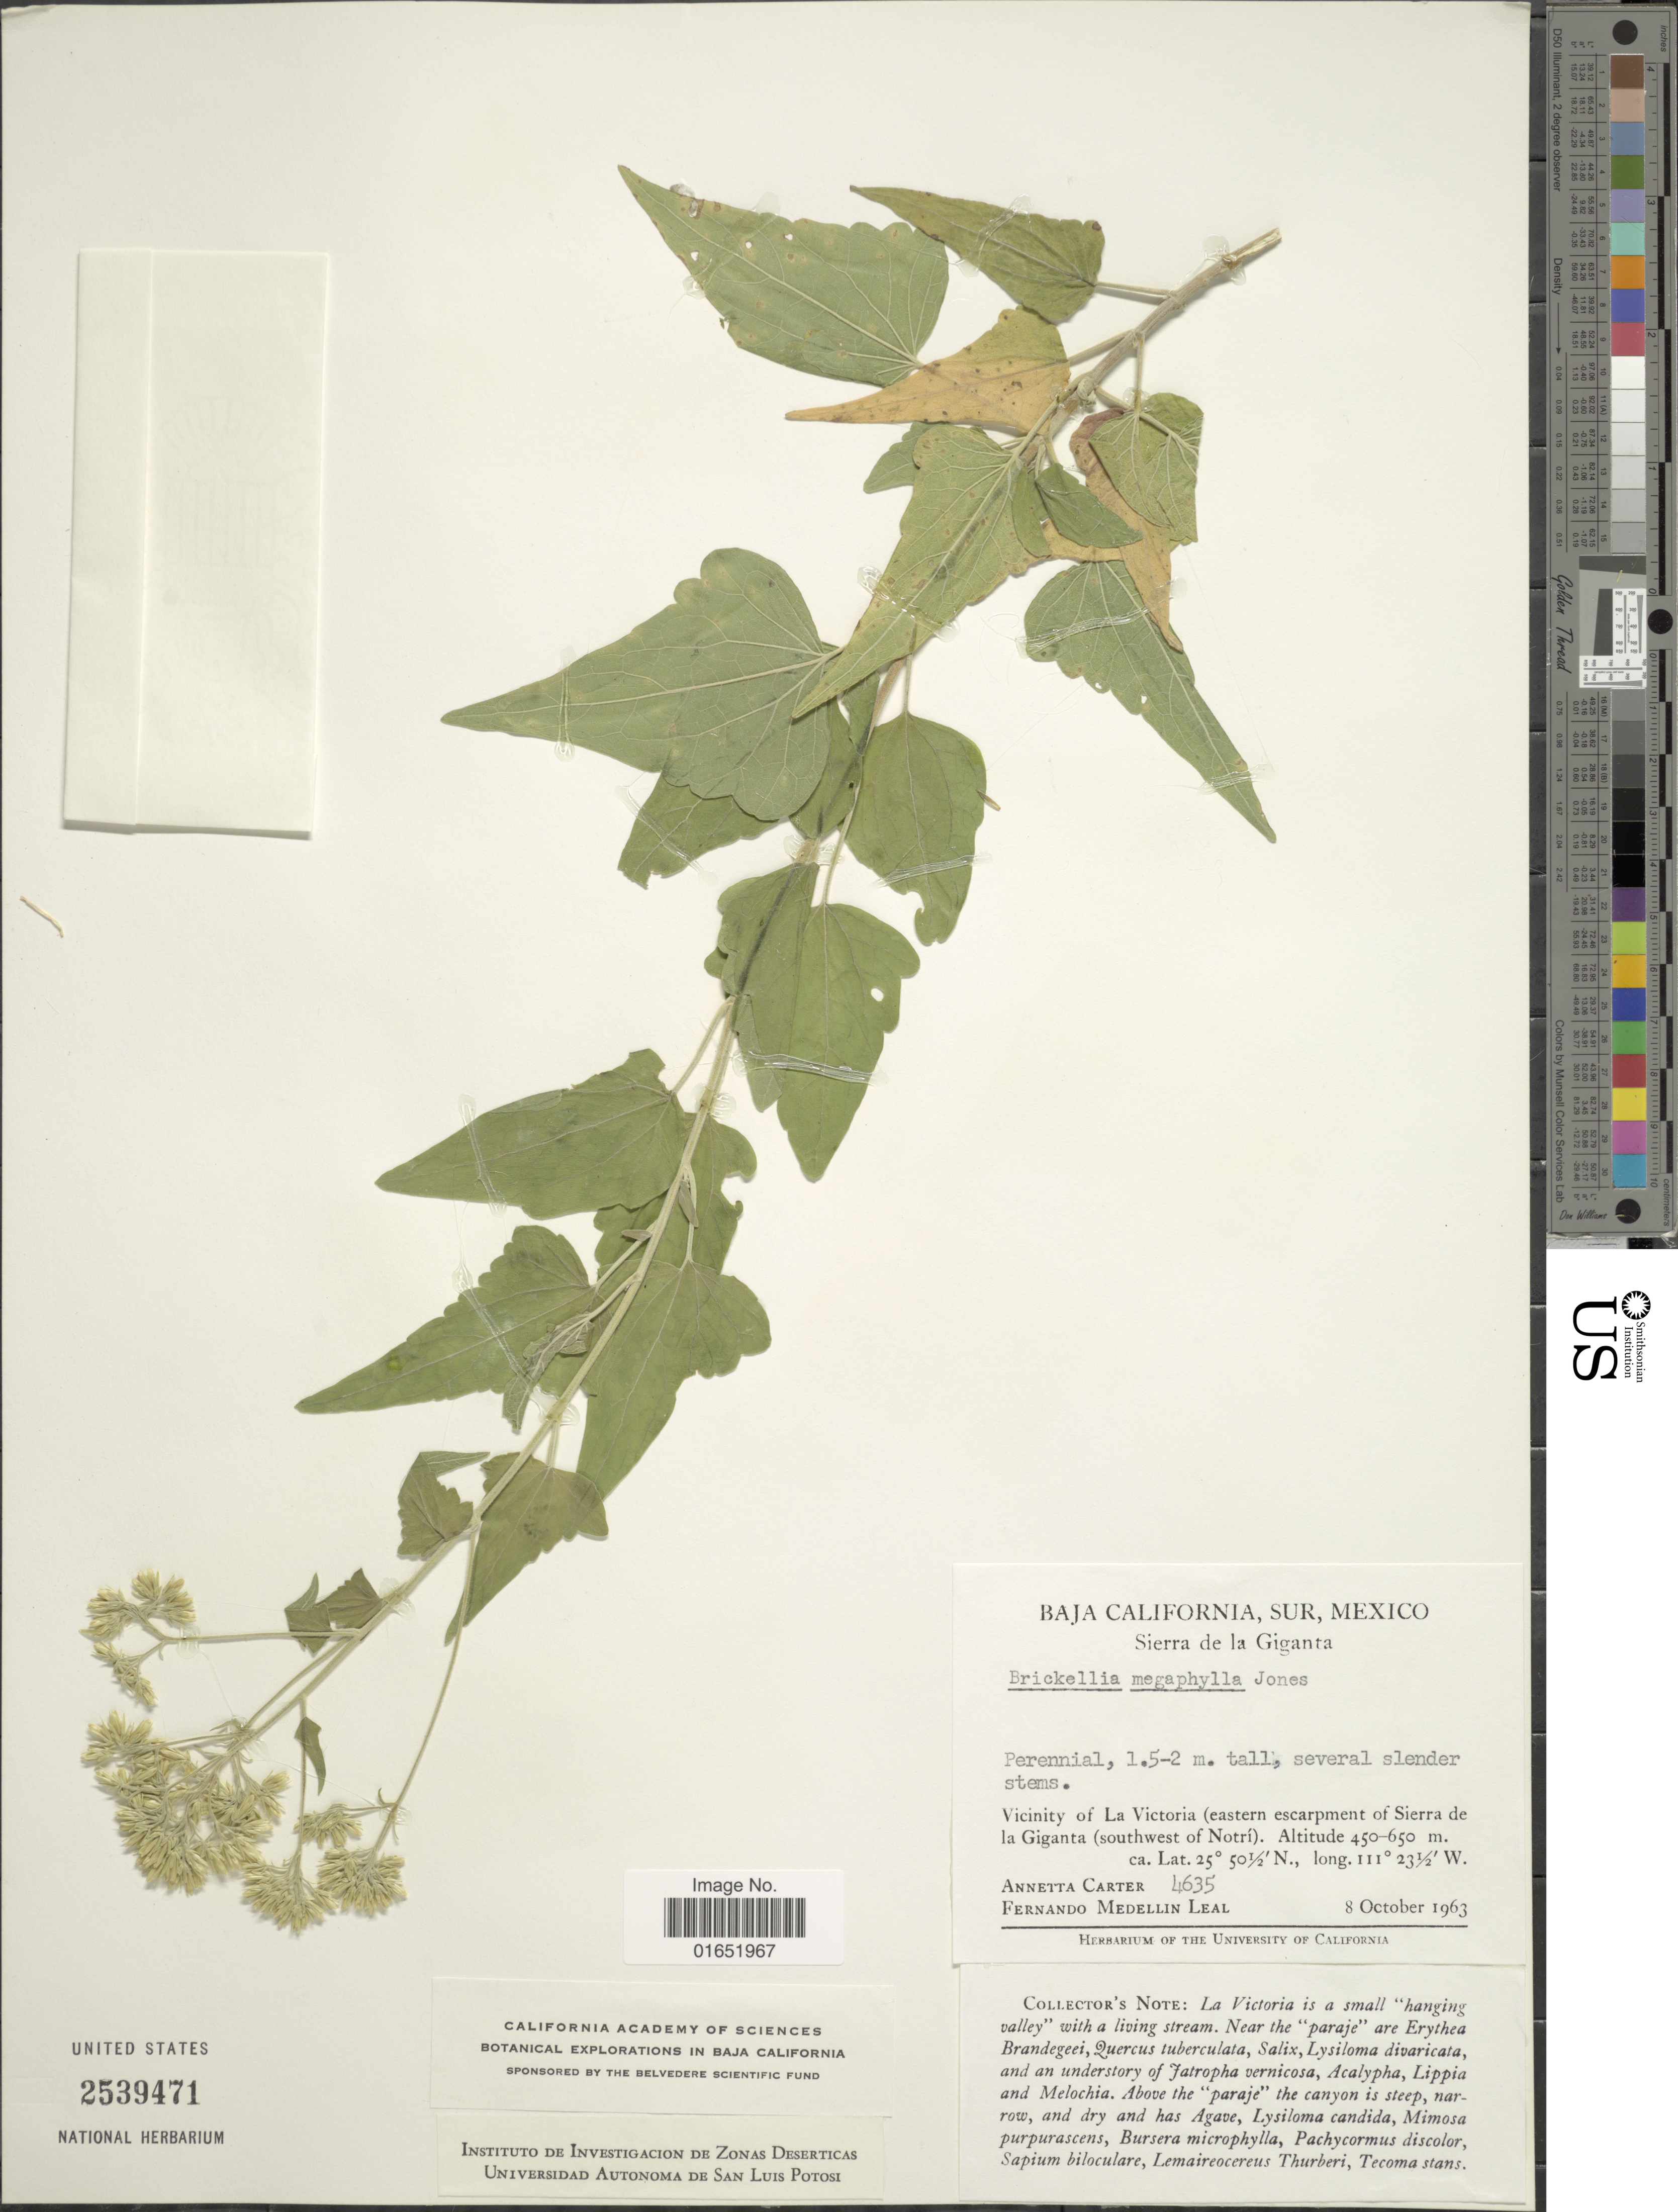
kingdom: Plantae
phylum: Tracheophyta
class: Magnoliopsida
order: Asterales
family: Asteraceae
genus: Brickellia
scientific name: Brickellia megaphylla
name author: M.E. Jones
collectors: A. Carter & F. M. Leal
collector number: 4635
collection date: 1963-10-08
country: Mexico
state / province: Baja California Sur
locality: Sur, Sierra de la Giganta, Vicinity of La Victoria (eastern escarpment of Sierra de la Giganta (southwest of Notrí)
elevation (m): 450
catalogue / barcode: US 2539471